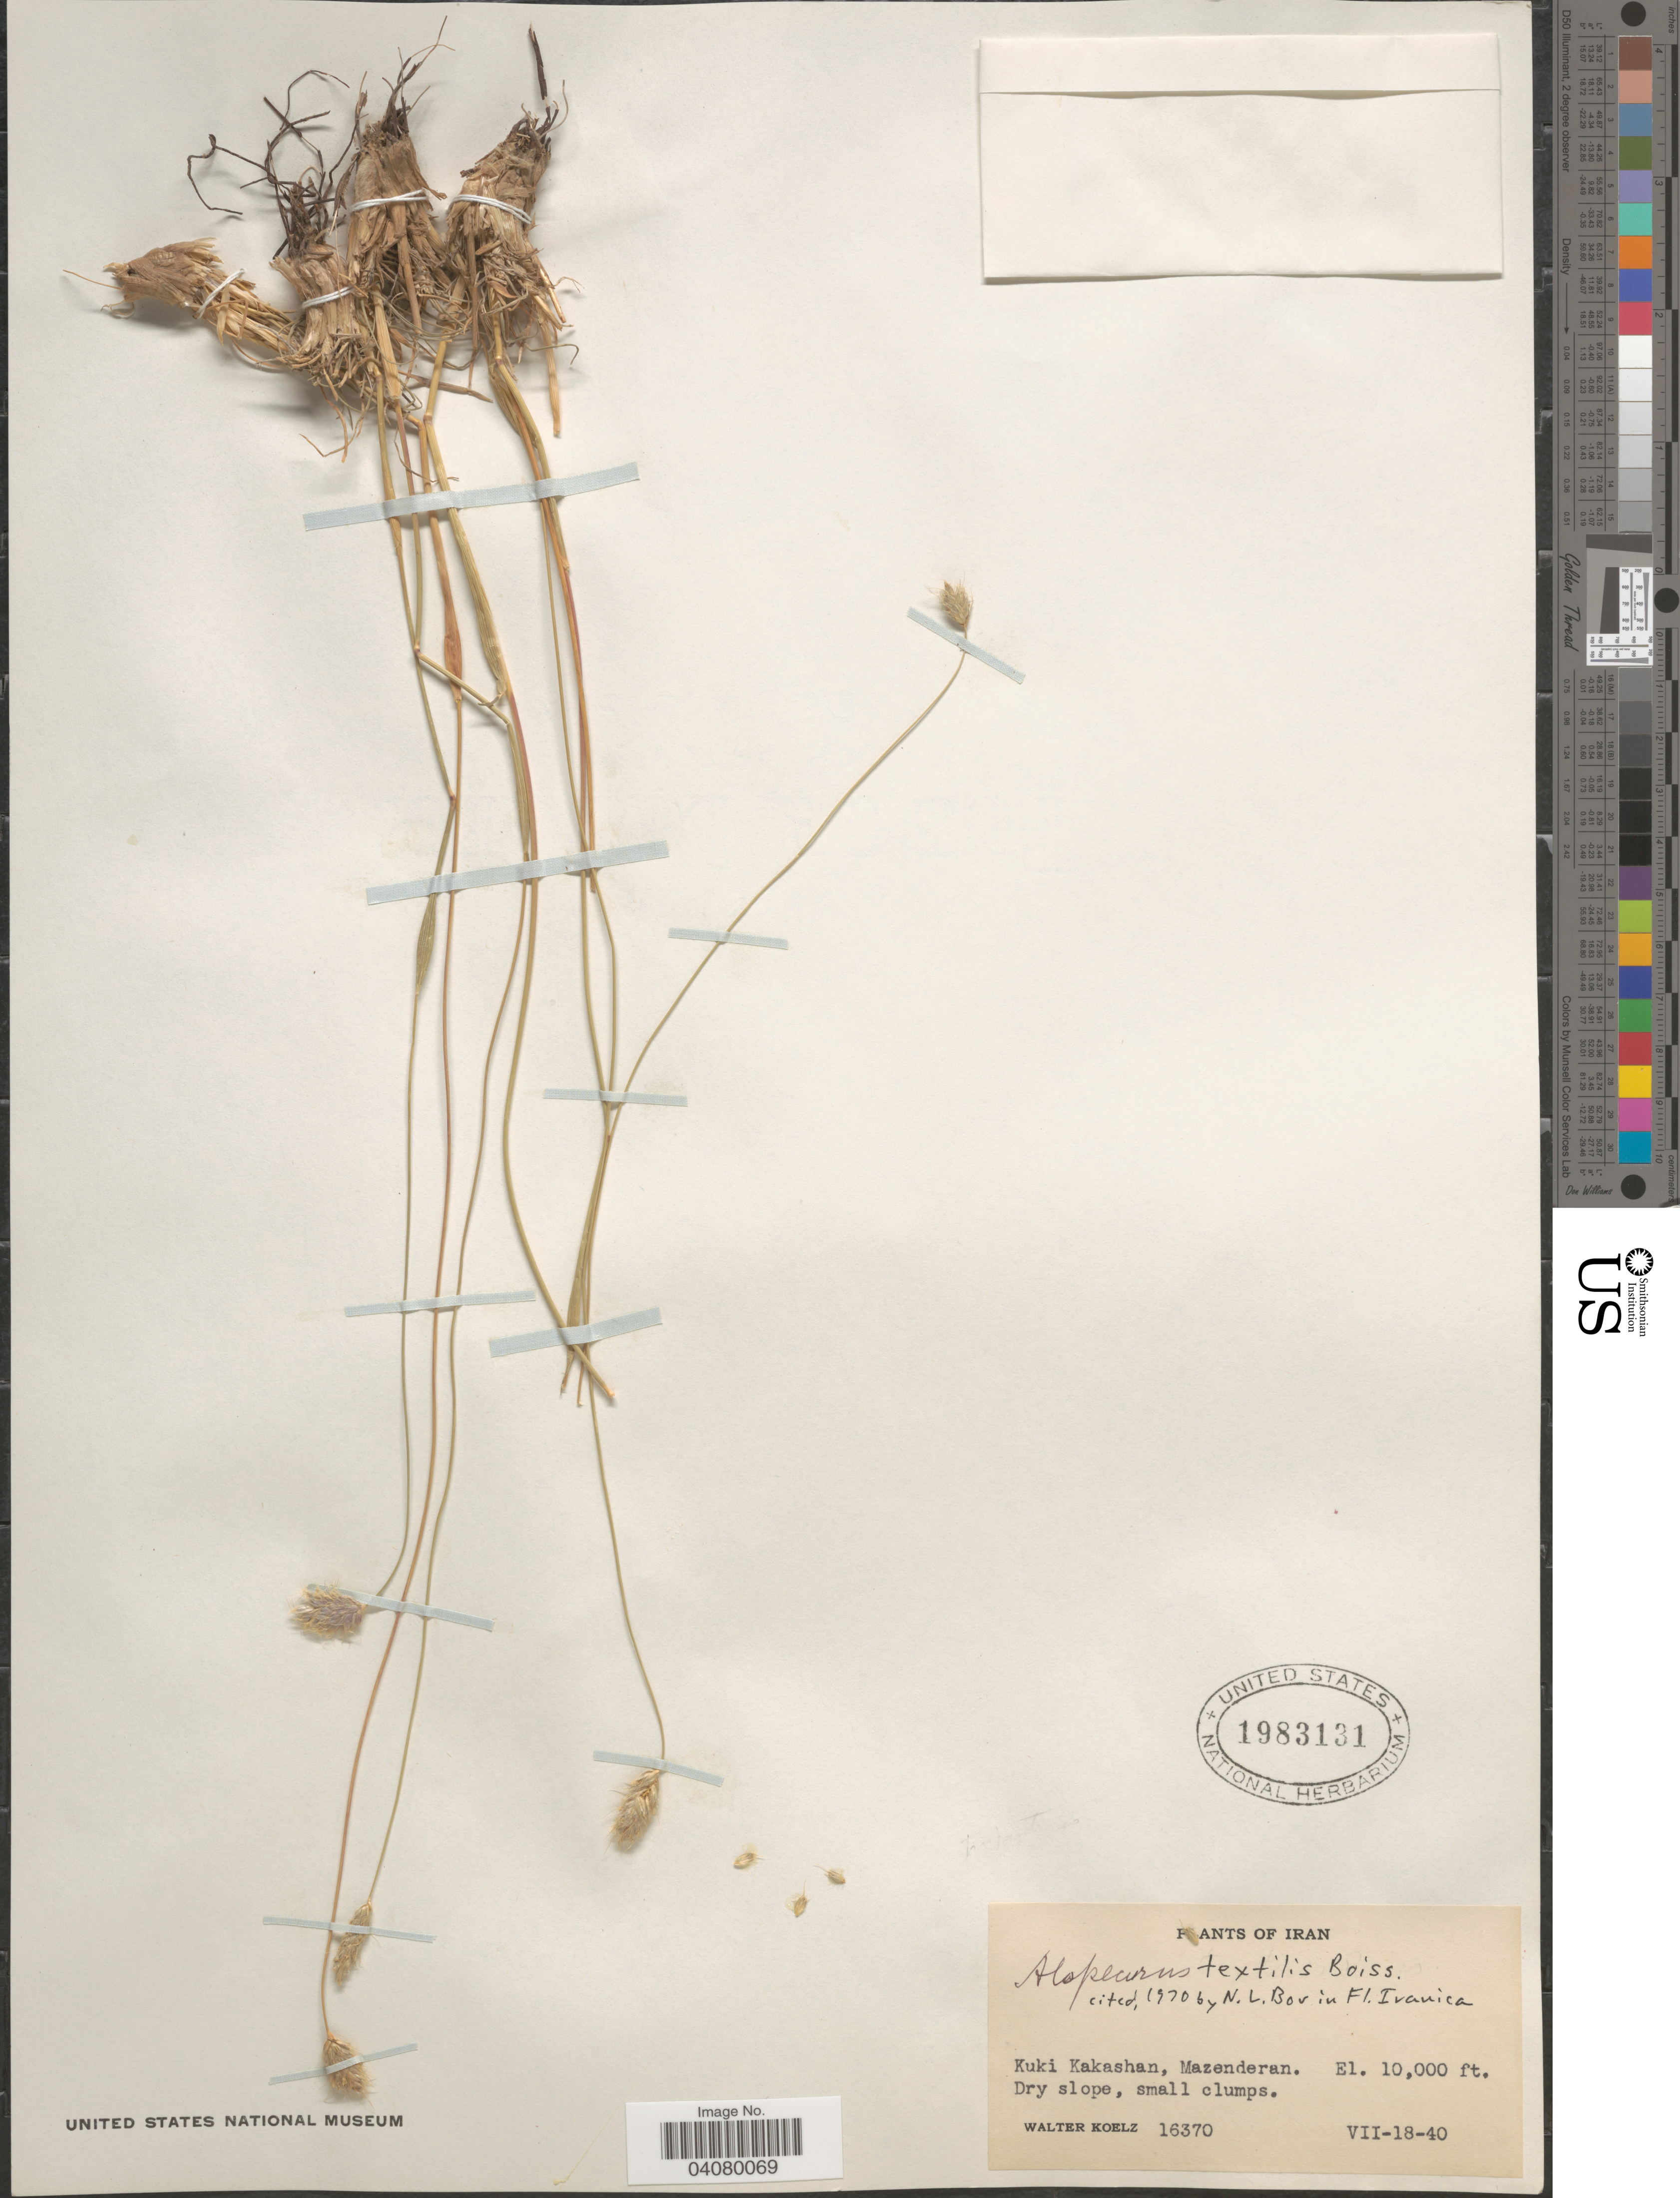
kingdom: Plantae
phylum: Tracheophyta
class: Liliopsida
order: Poales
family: Poaceae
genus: Alopecurus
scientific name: Alopecurus textilis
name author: Boiss.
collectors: W. N. Koelz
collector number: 16370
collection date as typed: Transcribed d/m/y: 18/7/40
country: Iran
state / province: Mazandaran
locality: Kuki Kakashan, Mazenderan.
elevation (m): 3048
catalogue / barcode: US 1983131